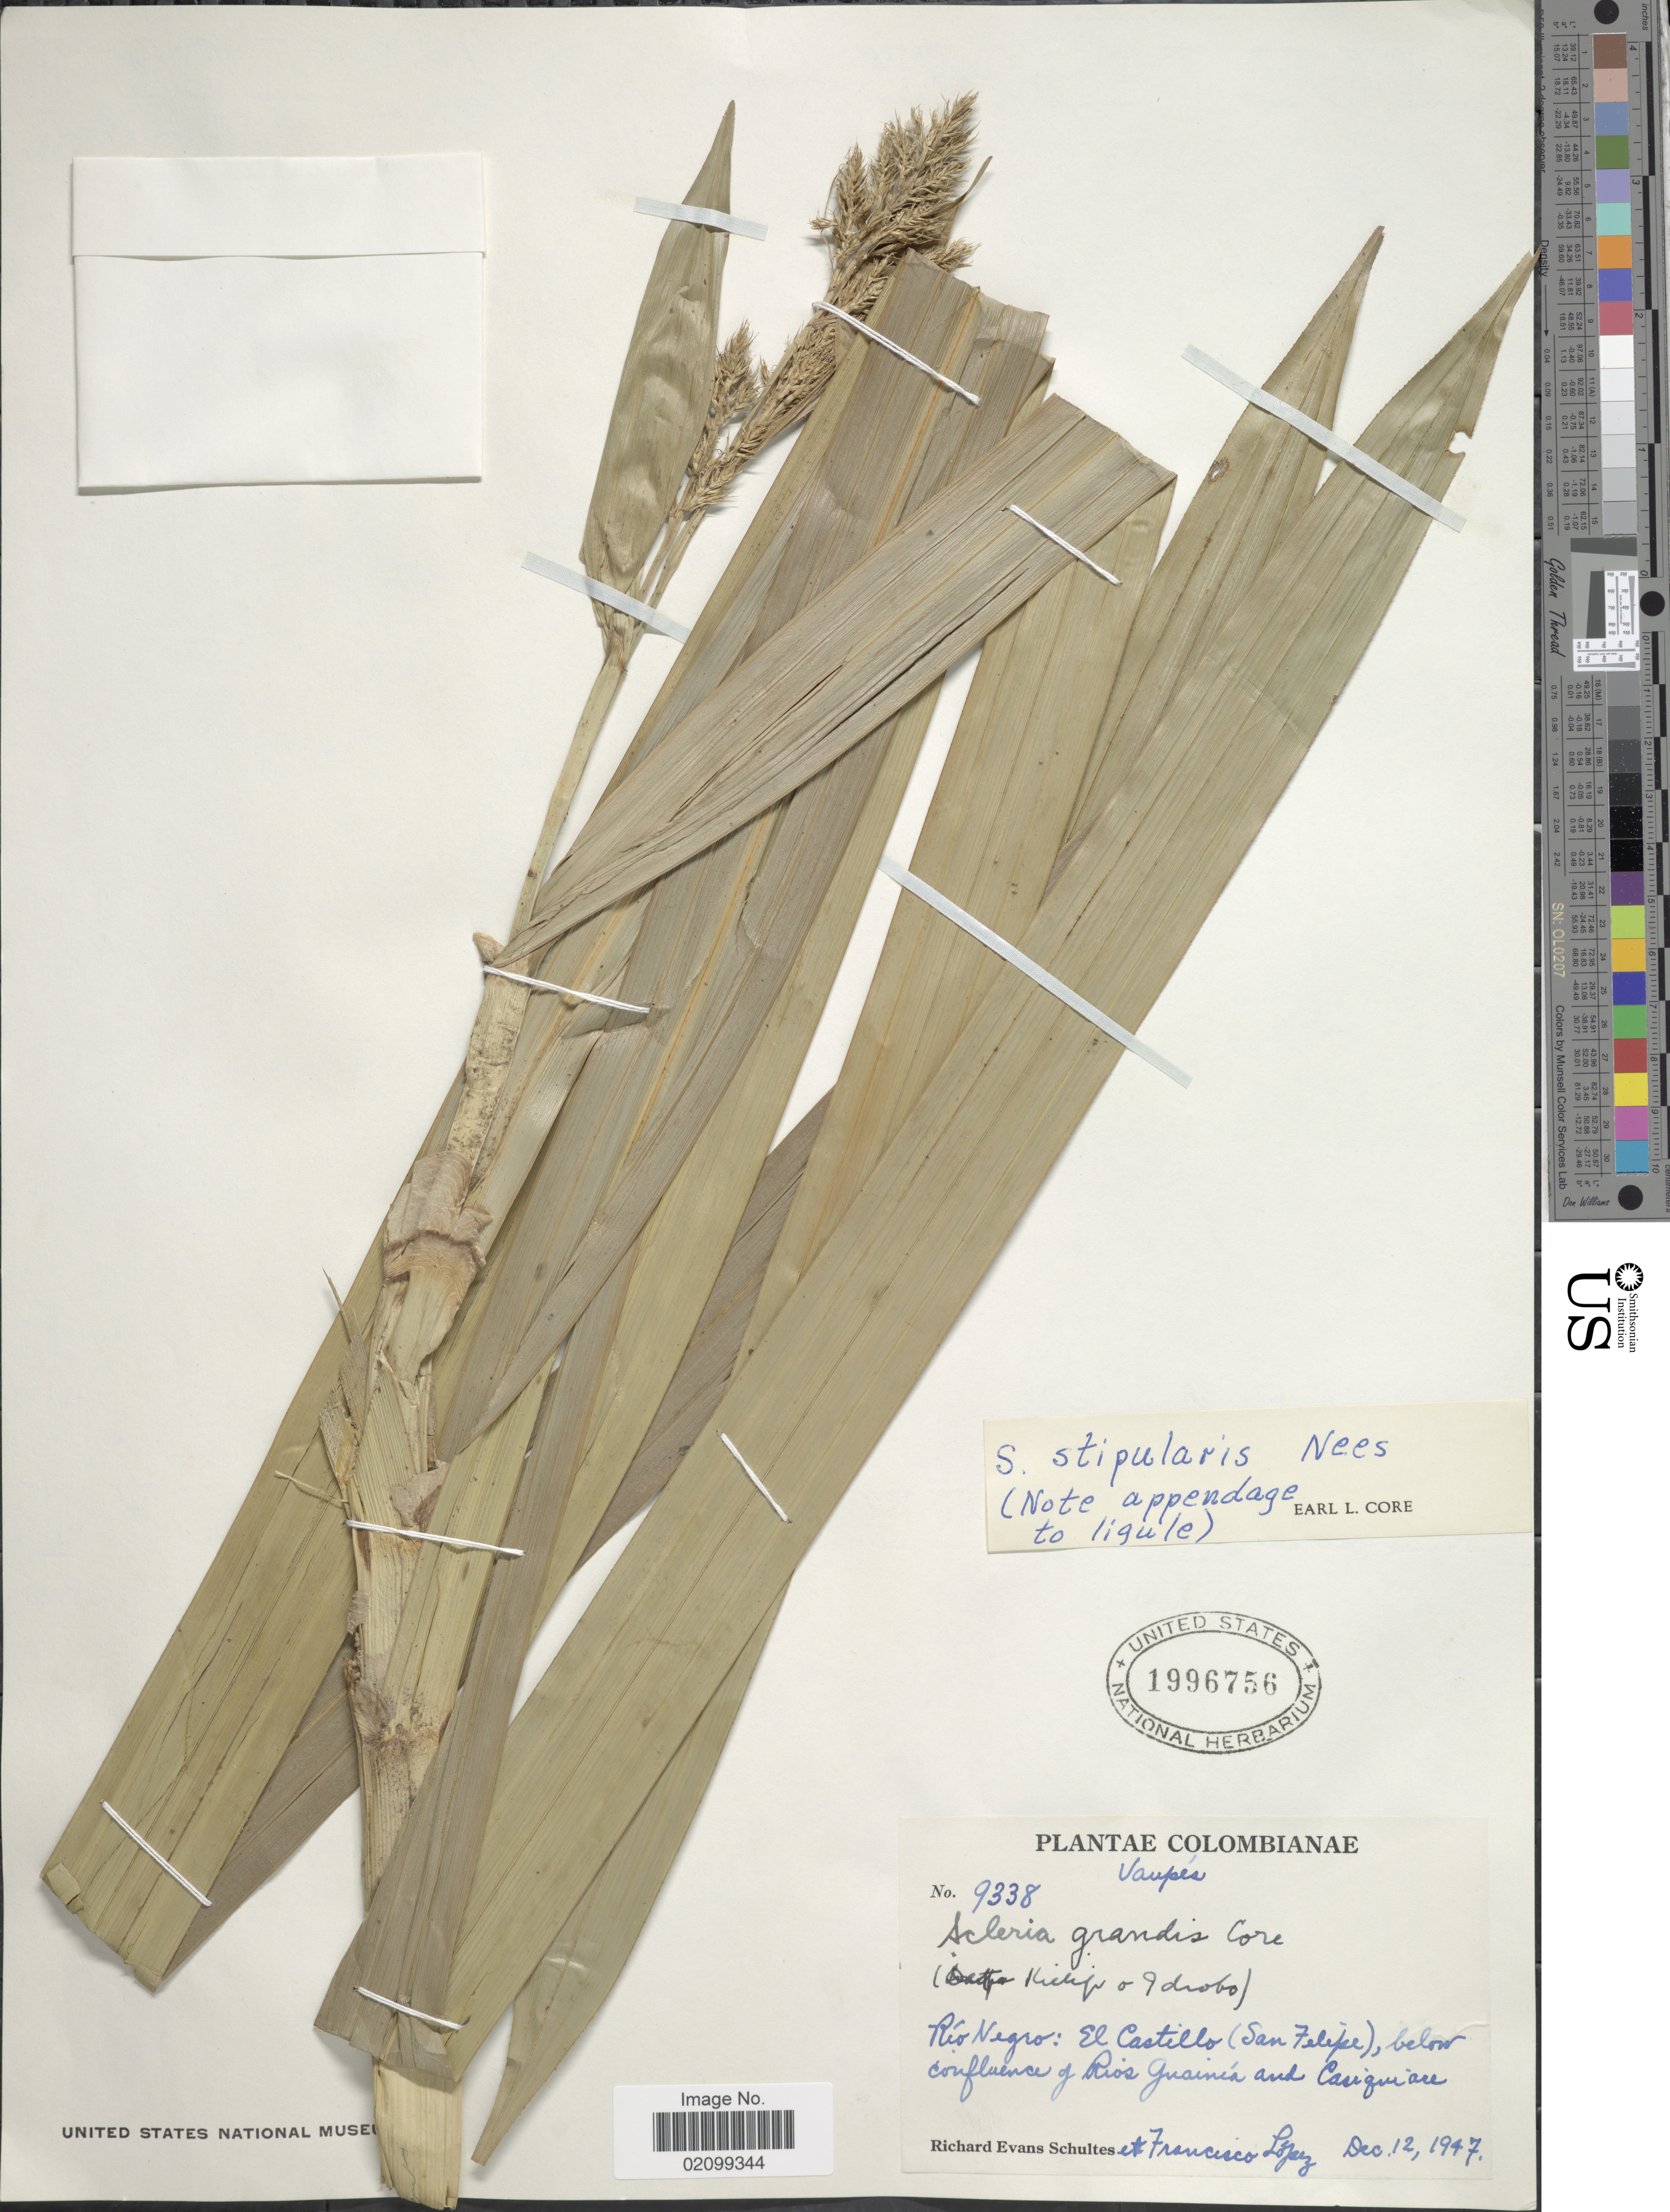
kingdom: Plantae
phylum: Tracheophyta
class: Liliopsida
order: Poales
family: Cyperaceae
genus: Scleria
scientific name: Scleria stipularis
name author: Nees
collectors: R. E. Schultes & F. Lopéz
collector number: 9338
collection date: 1947-12-12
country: Colombia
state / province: Vaupés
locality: Vaupes, Rio Negro: El Castillo (San Felipe), below confluence of Rios Guania and Cariguiare.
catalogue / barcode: US 1996756